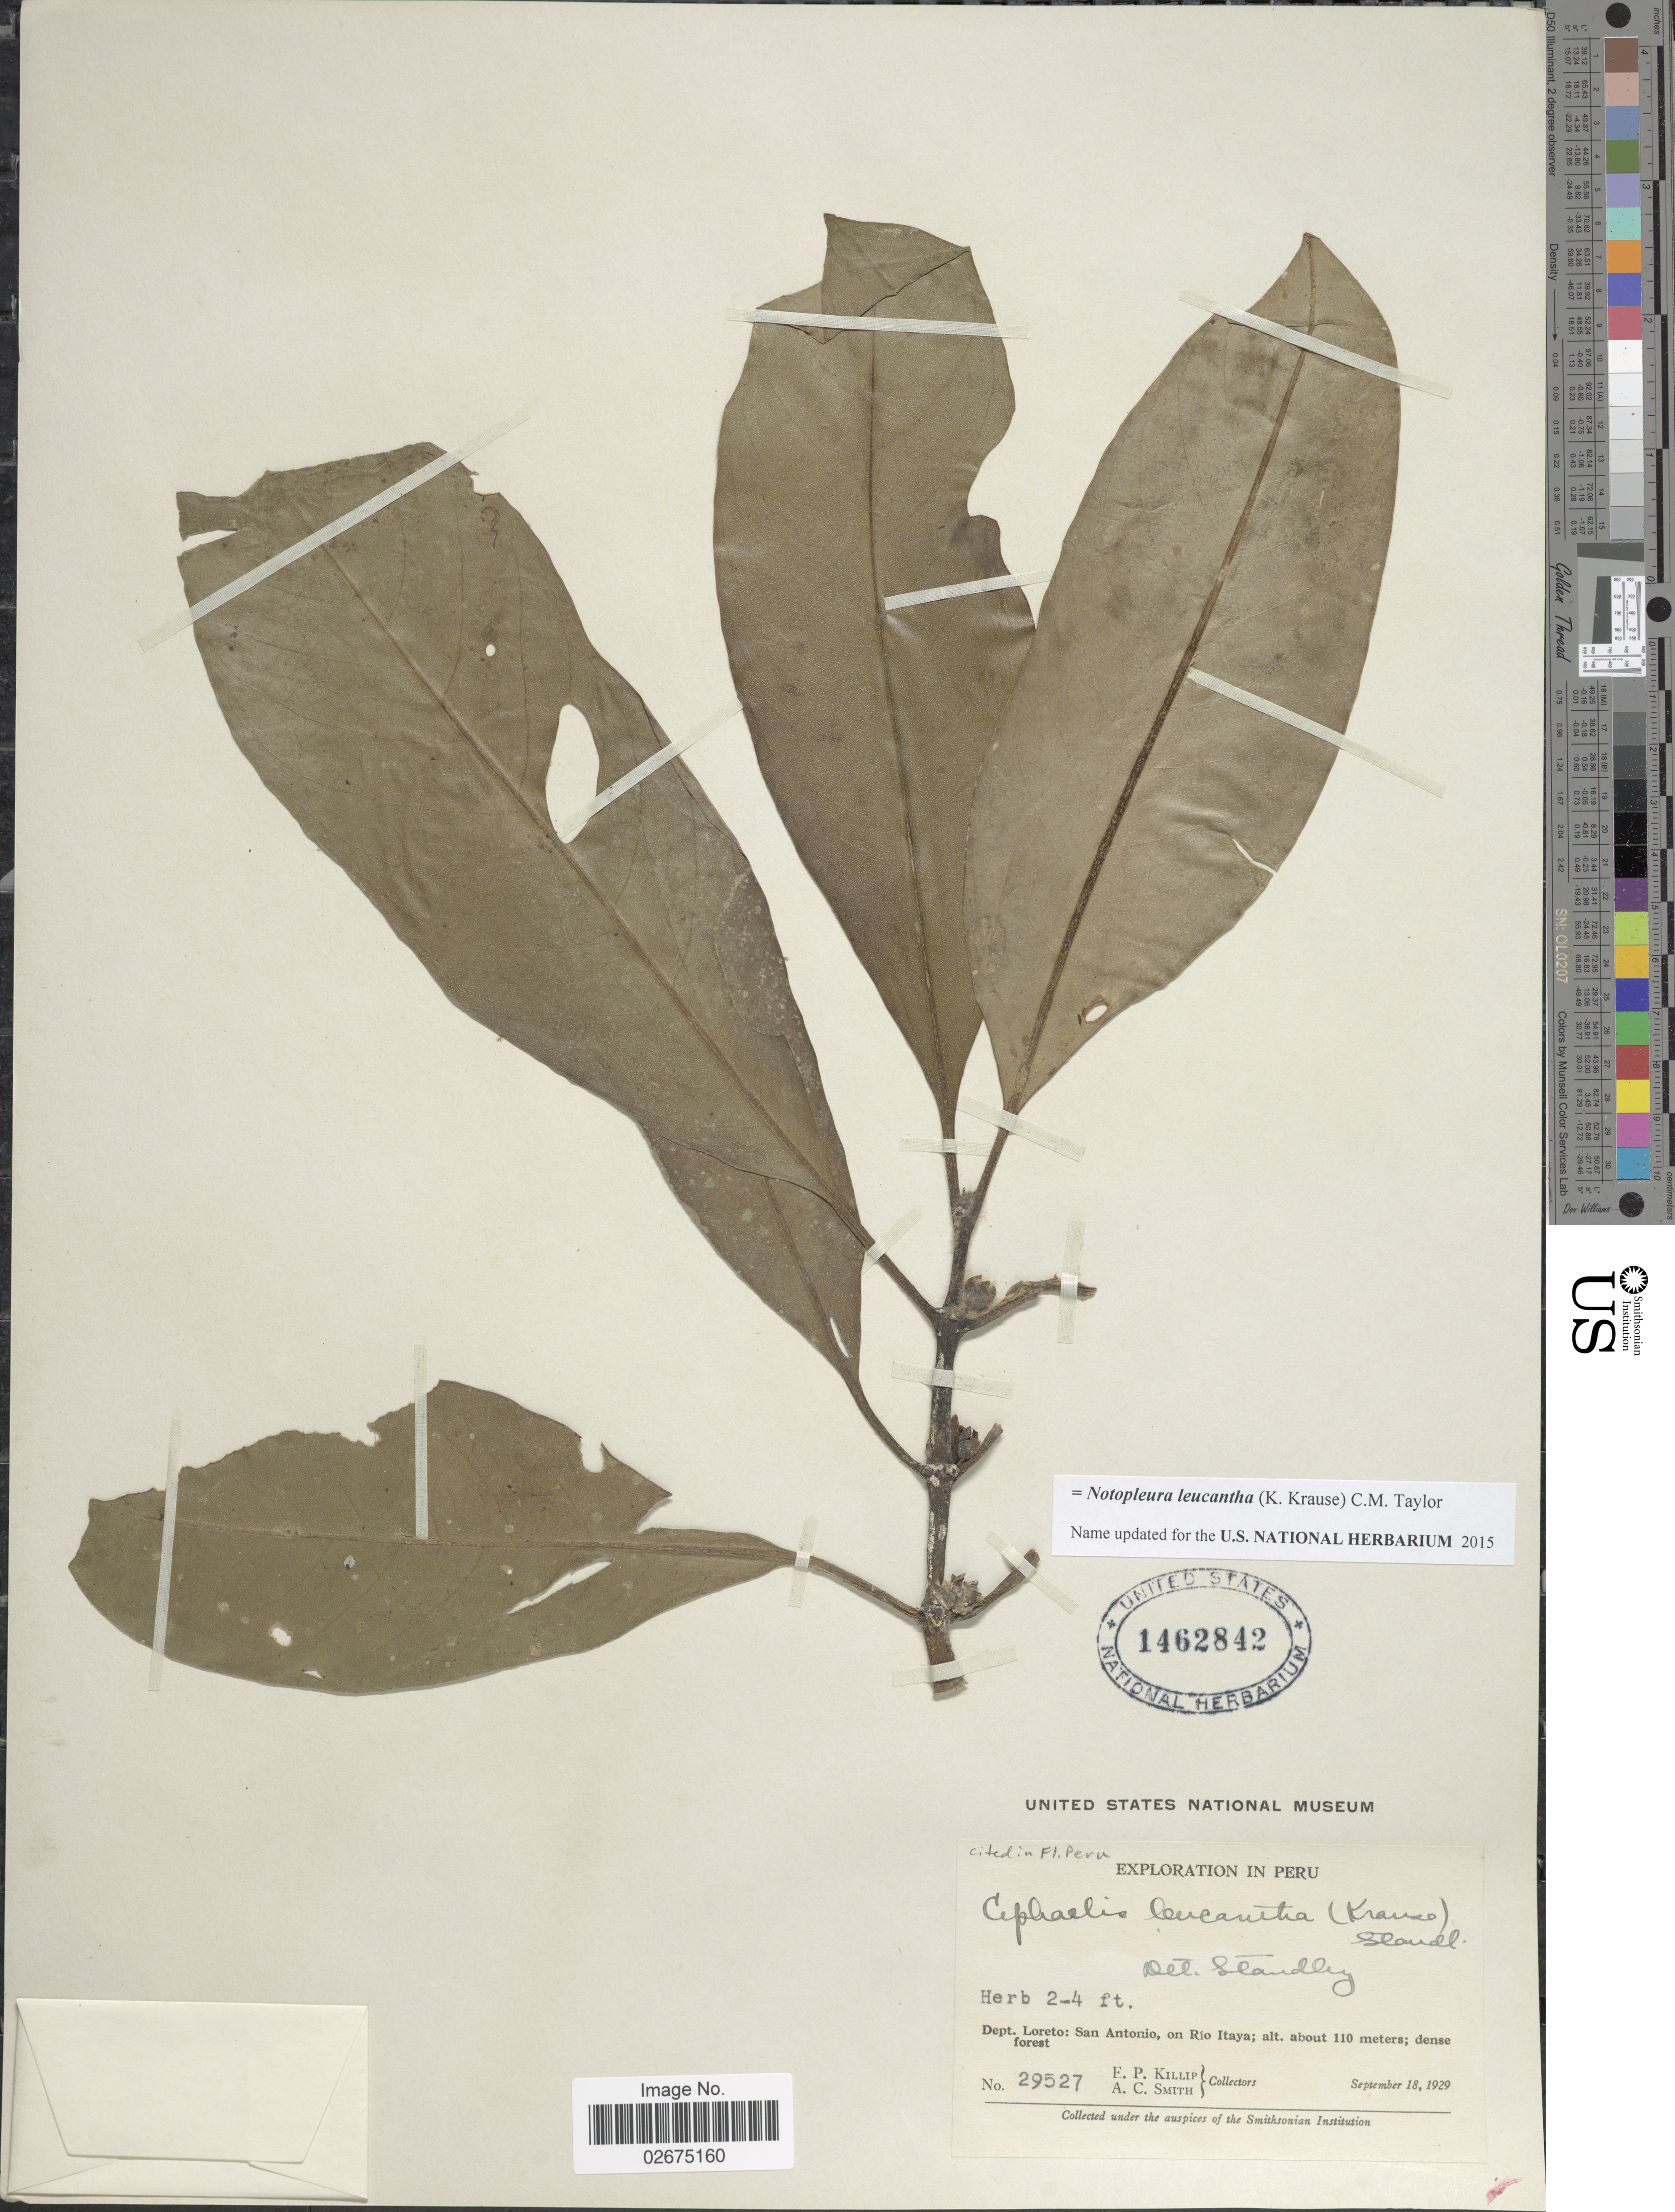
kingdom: Plantae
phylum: Tracheophyta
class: Magnoliopsida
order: Gentianales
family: Rubiaceae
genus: Notopleura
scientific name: Notopleura leucantha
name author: (K. Krause) C.M. Taylor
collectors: E. P. Killip & A. C. Smith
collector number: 29527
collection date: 1929-09-18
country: Peru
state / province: Loreto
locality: San Antonio, on Rio Itaya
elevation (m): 110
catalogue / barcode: US 1462842